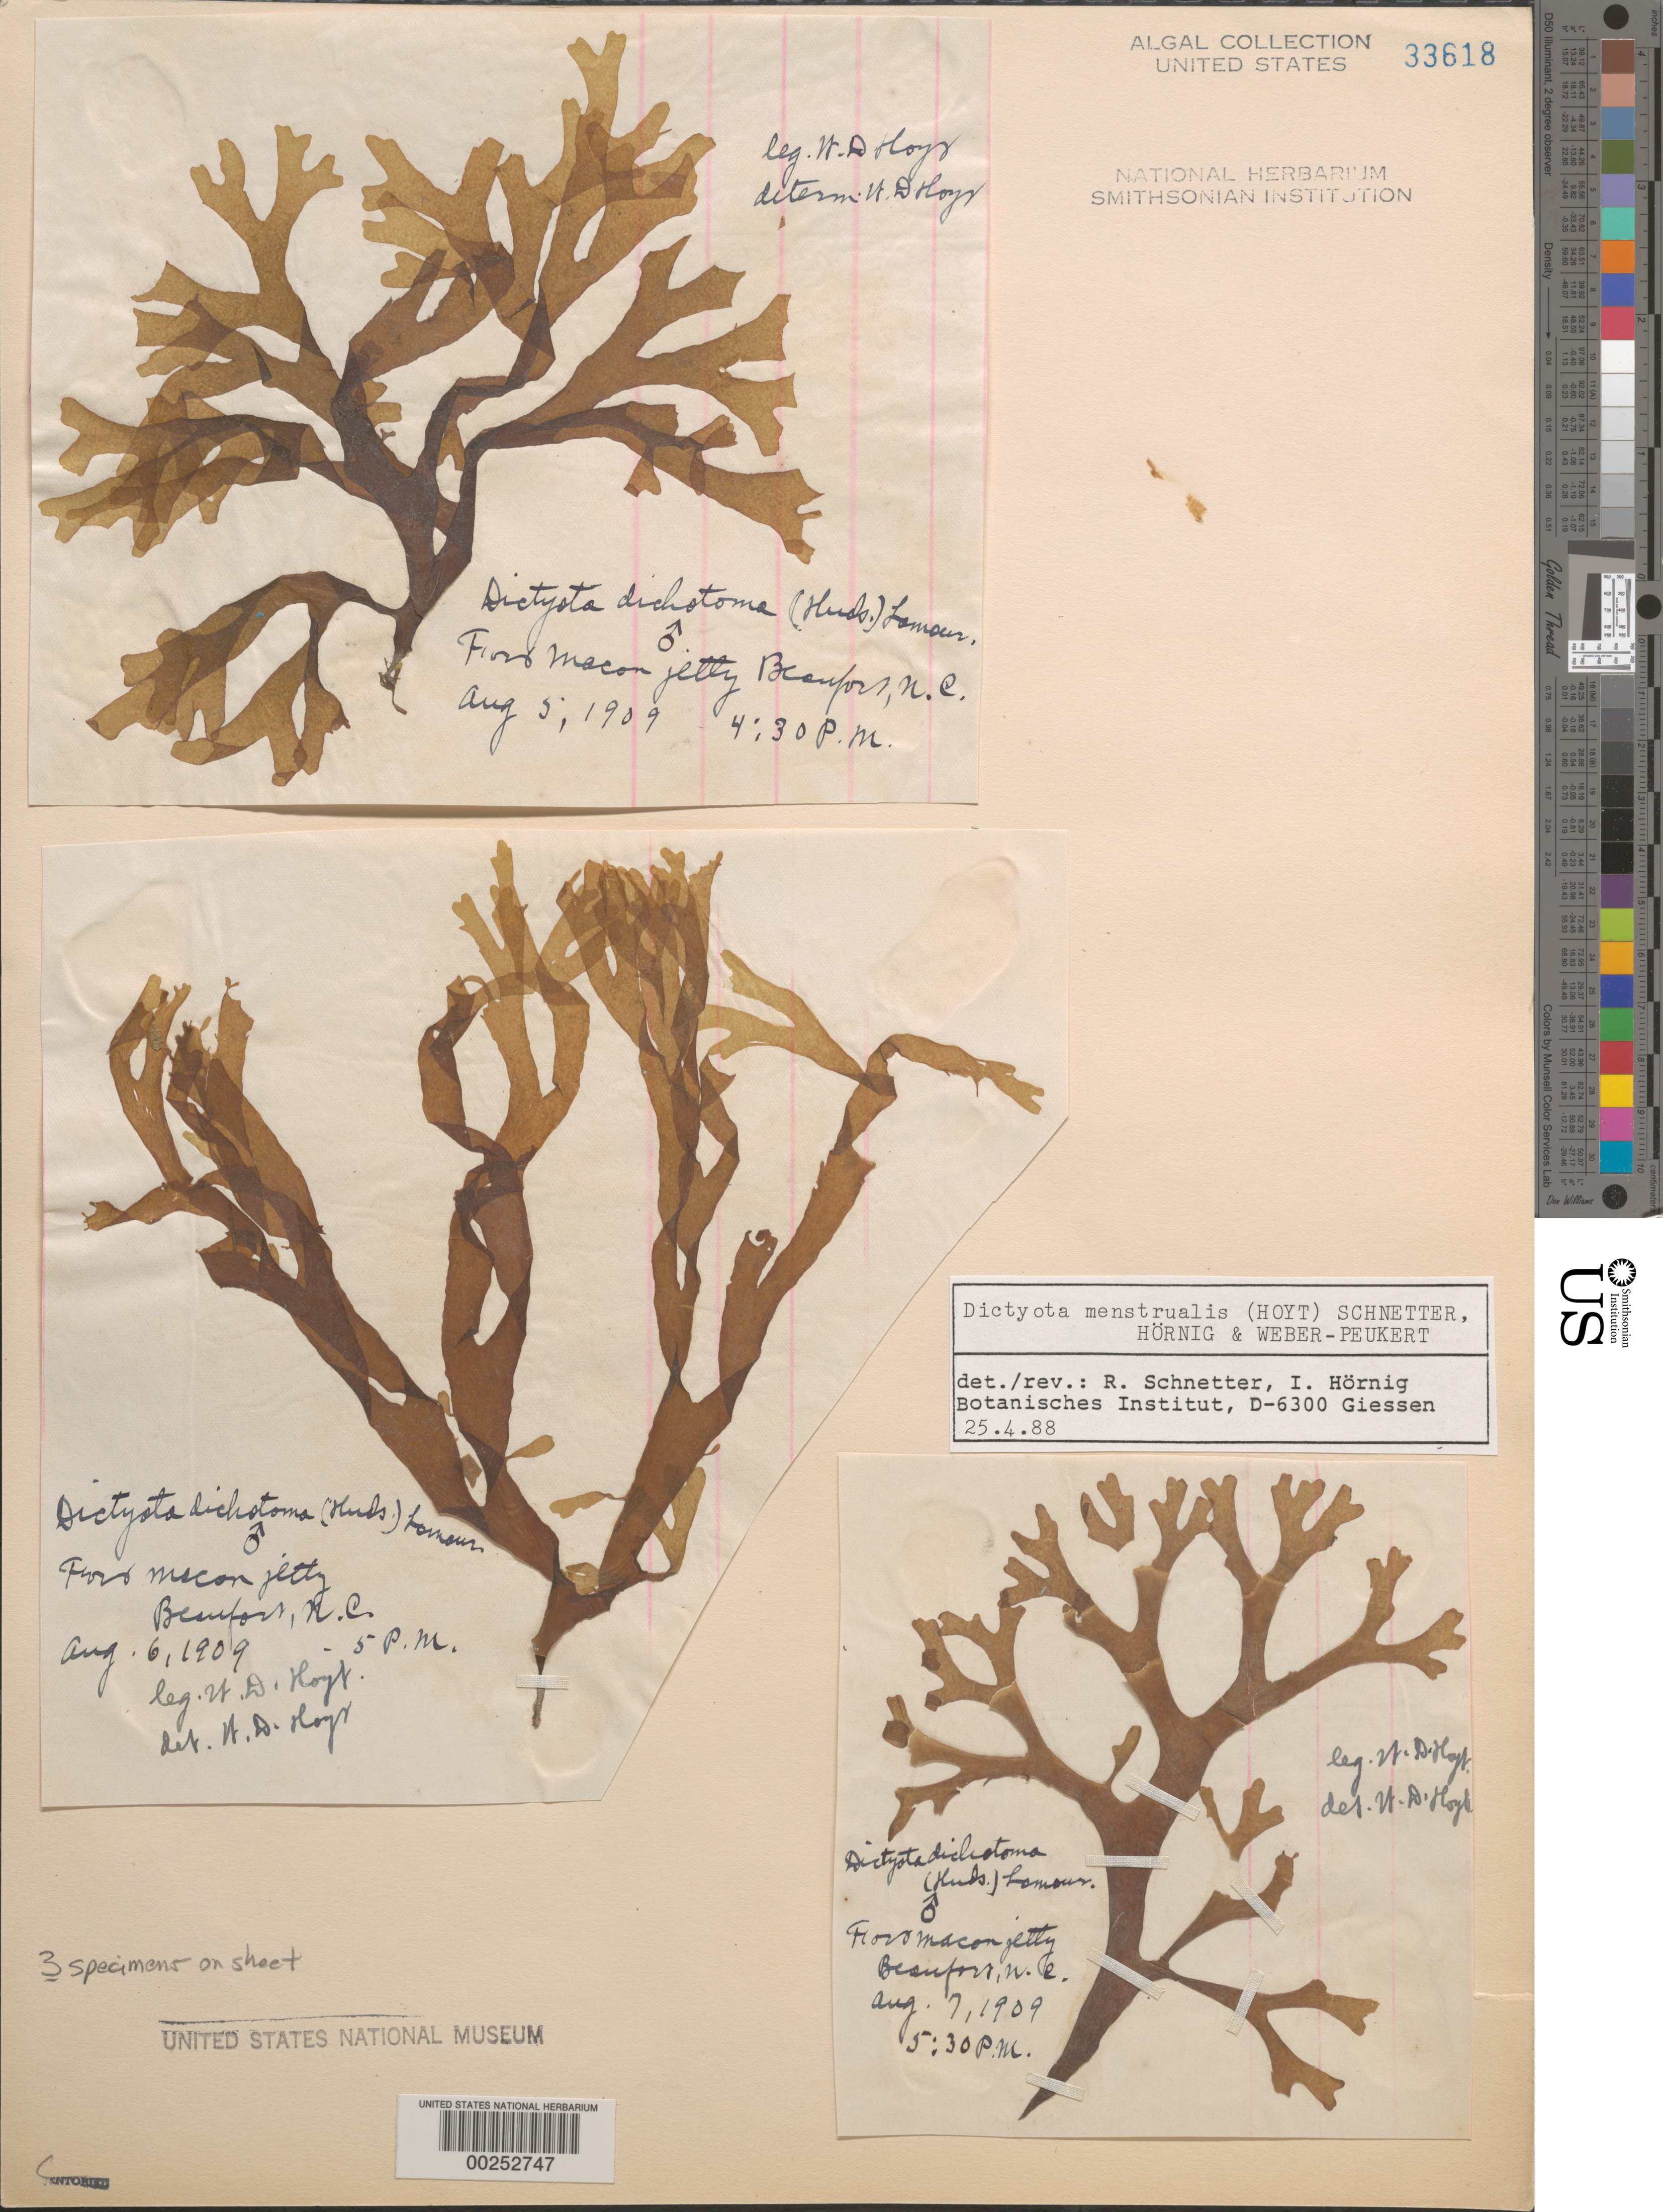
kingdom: Chromista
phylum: Ochrophyta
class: Phaeophyceae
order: Dictyotales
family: Dictyotaceae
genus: Dictyota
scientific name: Dictyota menstrualis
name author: (Hoyt) Schnetter et al.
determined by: Schnetter, R.; Hörnig, I.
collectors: W. D. Hoyt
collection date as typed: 05 Aug 1909 TO 07 Aug 1909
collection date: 1909-08-05/1909-08-07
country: United States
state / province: North Carolina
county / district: Carteret County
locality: Beaufort, Fort Macon jetty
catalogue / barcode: US 33618